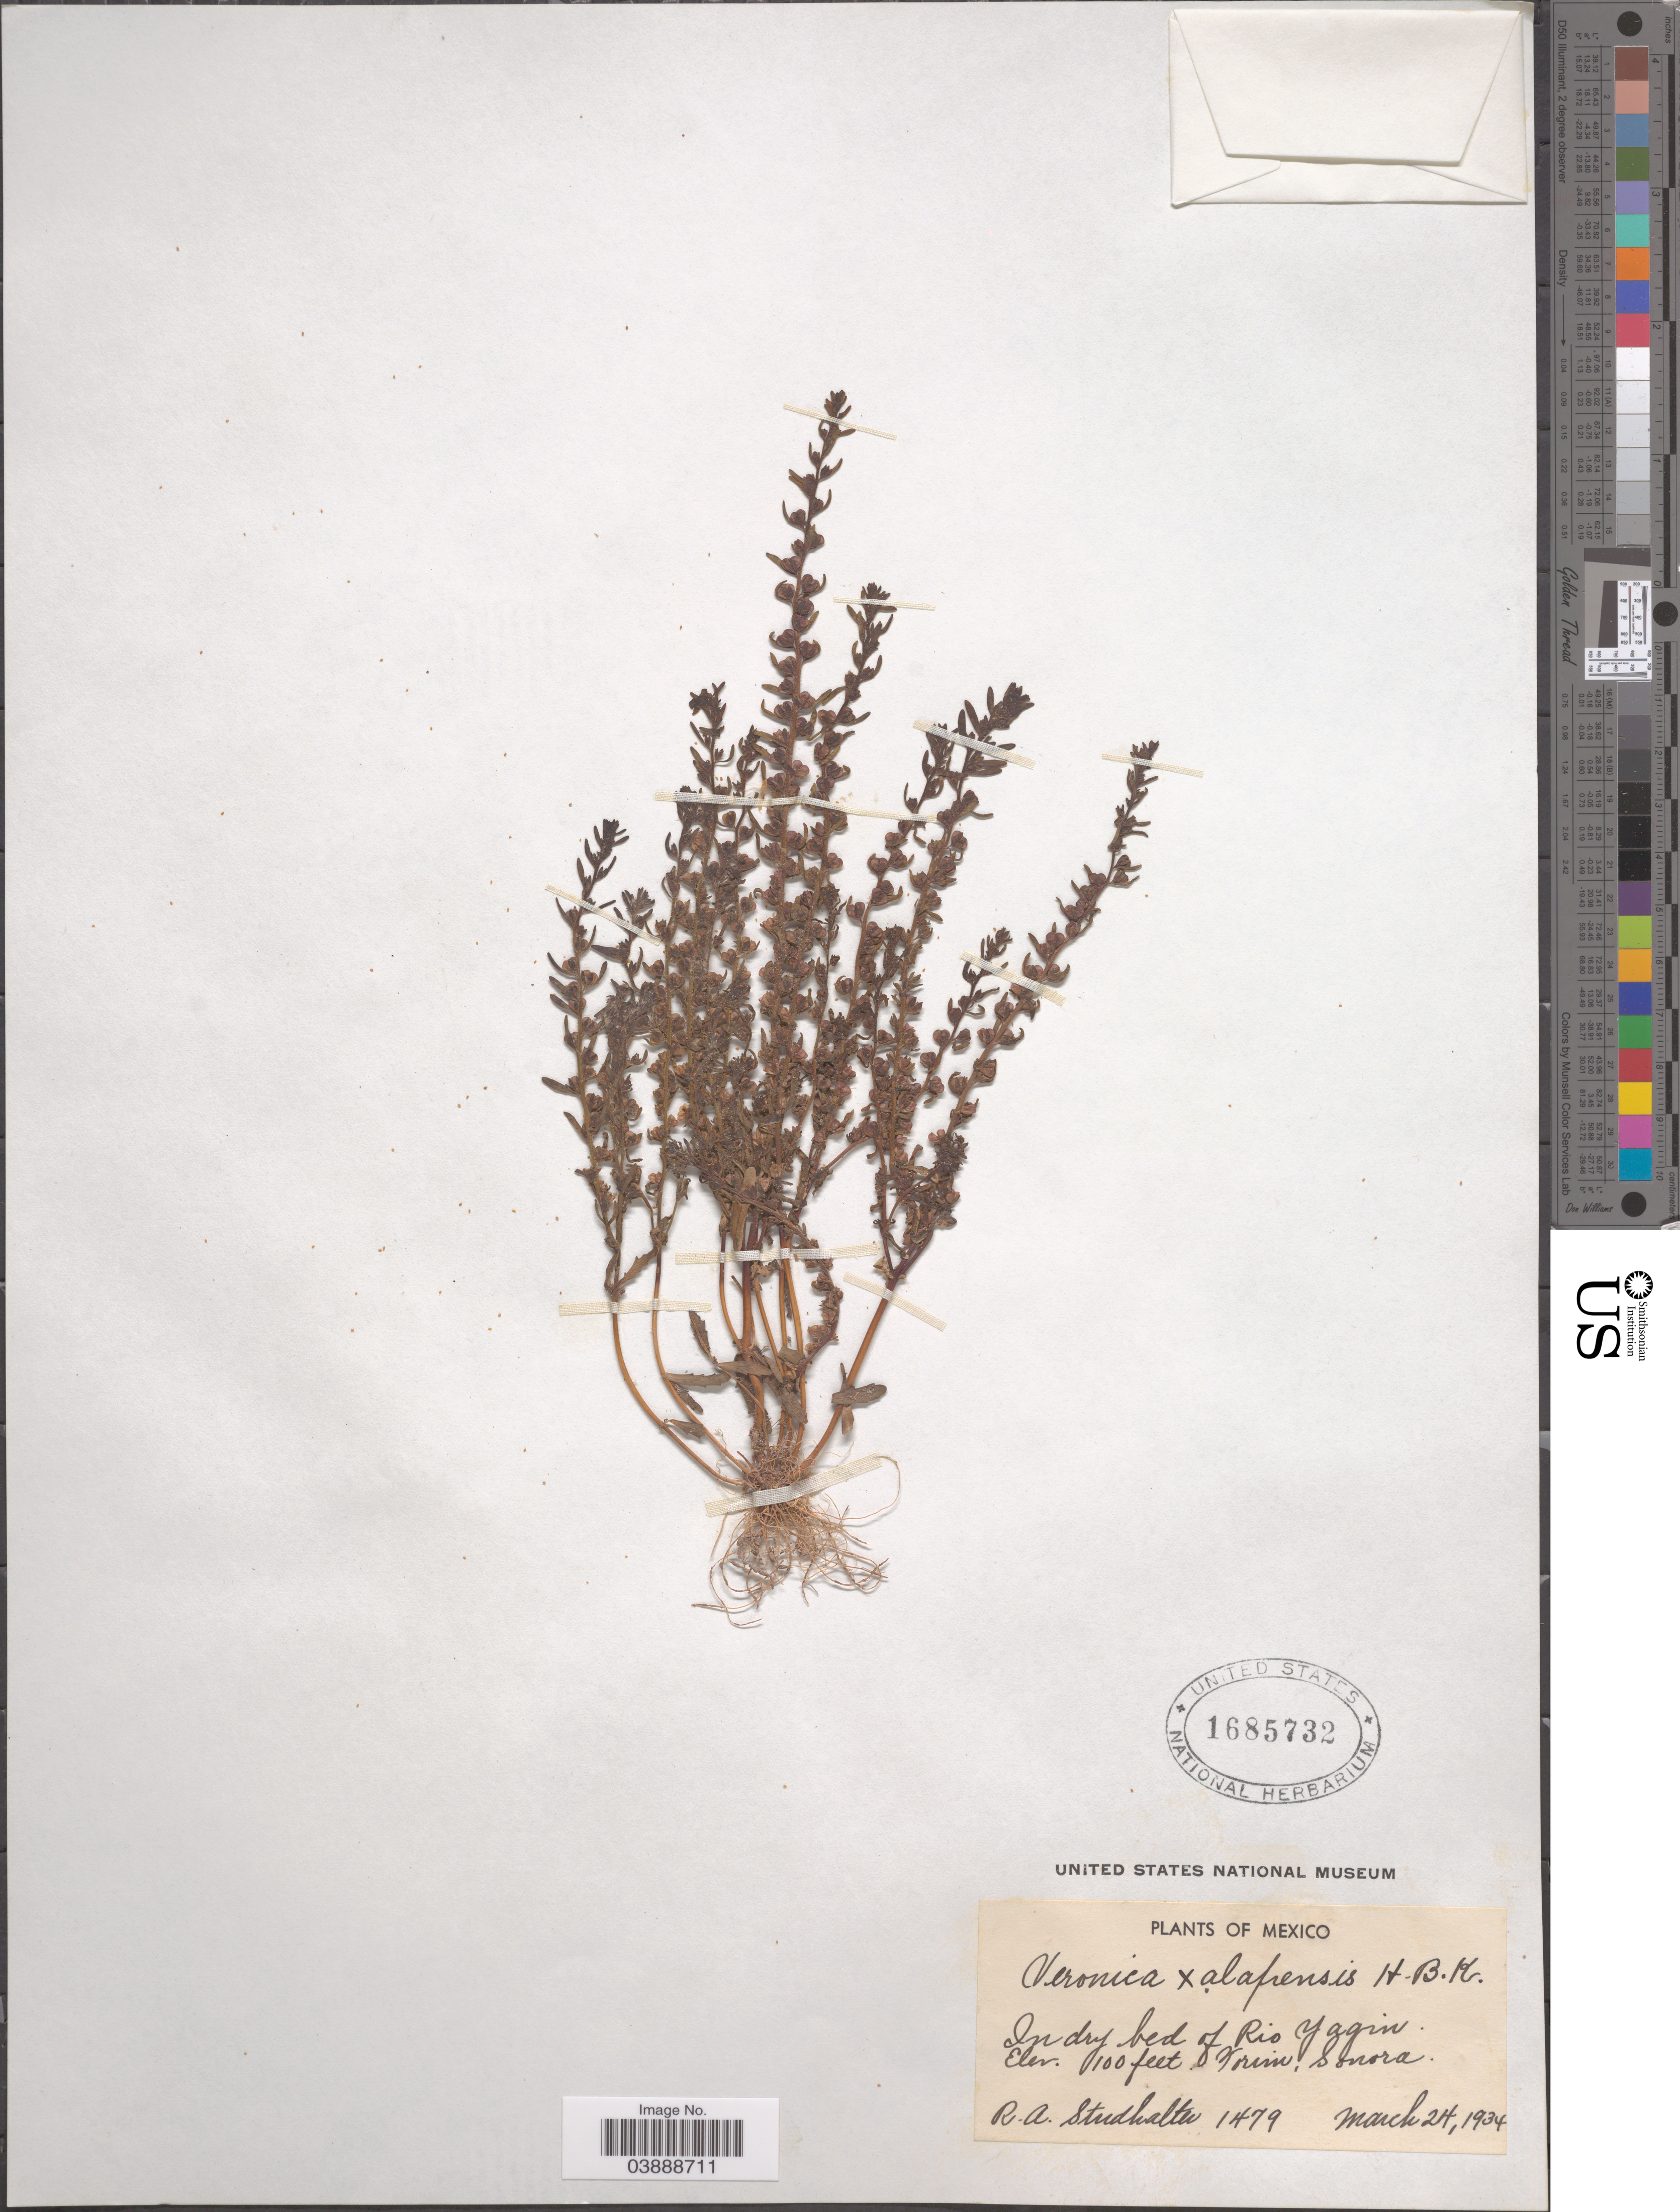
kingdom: Plantae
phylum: Tracheophyta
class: Magnoliopsida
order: Lamiales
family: Plantaginaceae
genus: Veronica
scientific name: Veronica peregrina subsp. xalapensis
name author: (Kunth) Pennell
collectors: R. Studhalter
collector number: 1479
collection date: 1934-03-24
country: Mexico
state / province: Sonora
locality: In dry bed of Rio Yaqui. Torim.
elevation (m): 30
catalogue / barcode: US 1685732